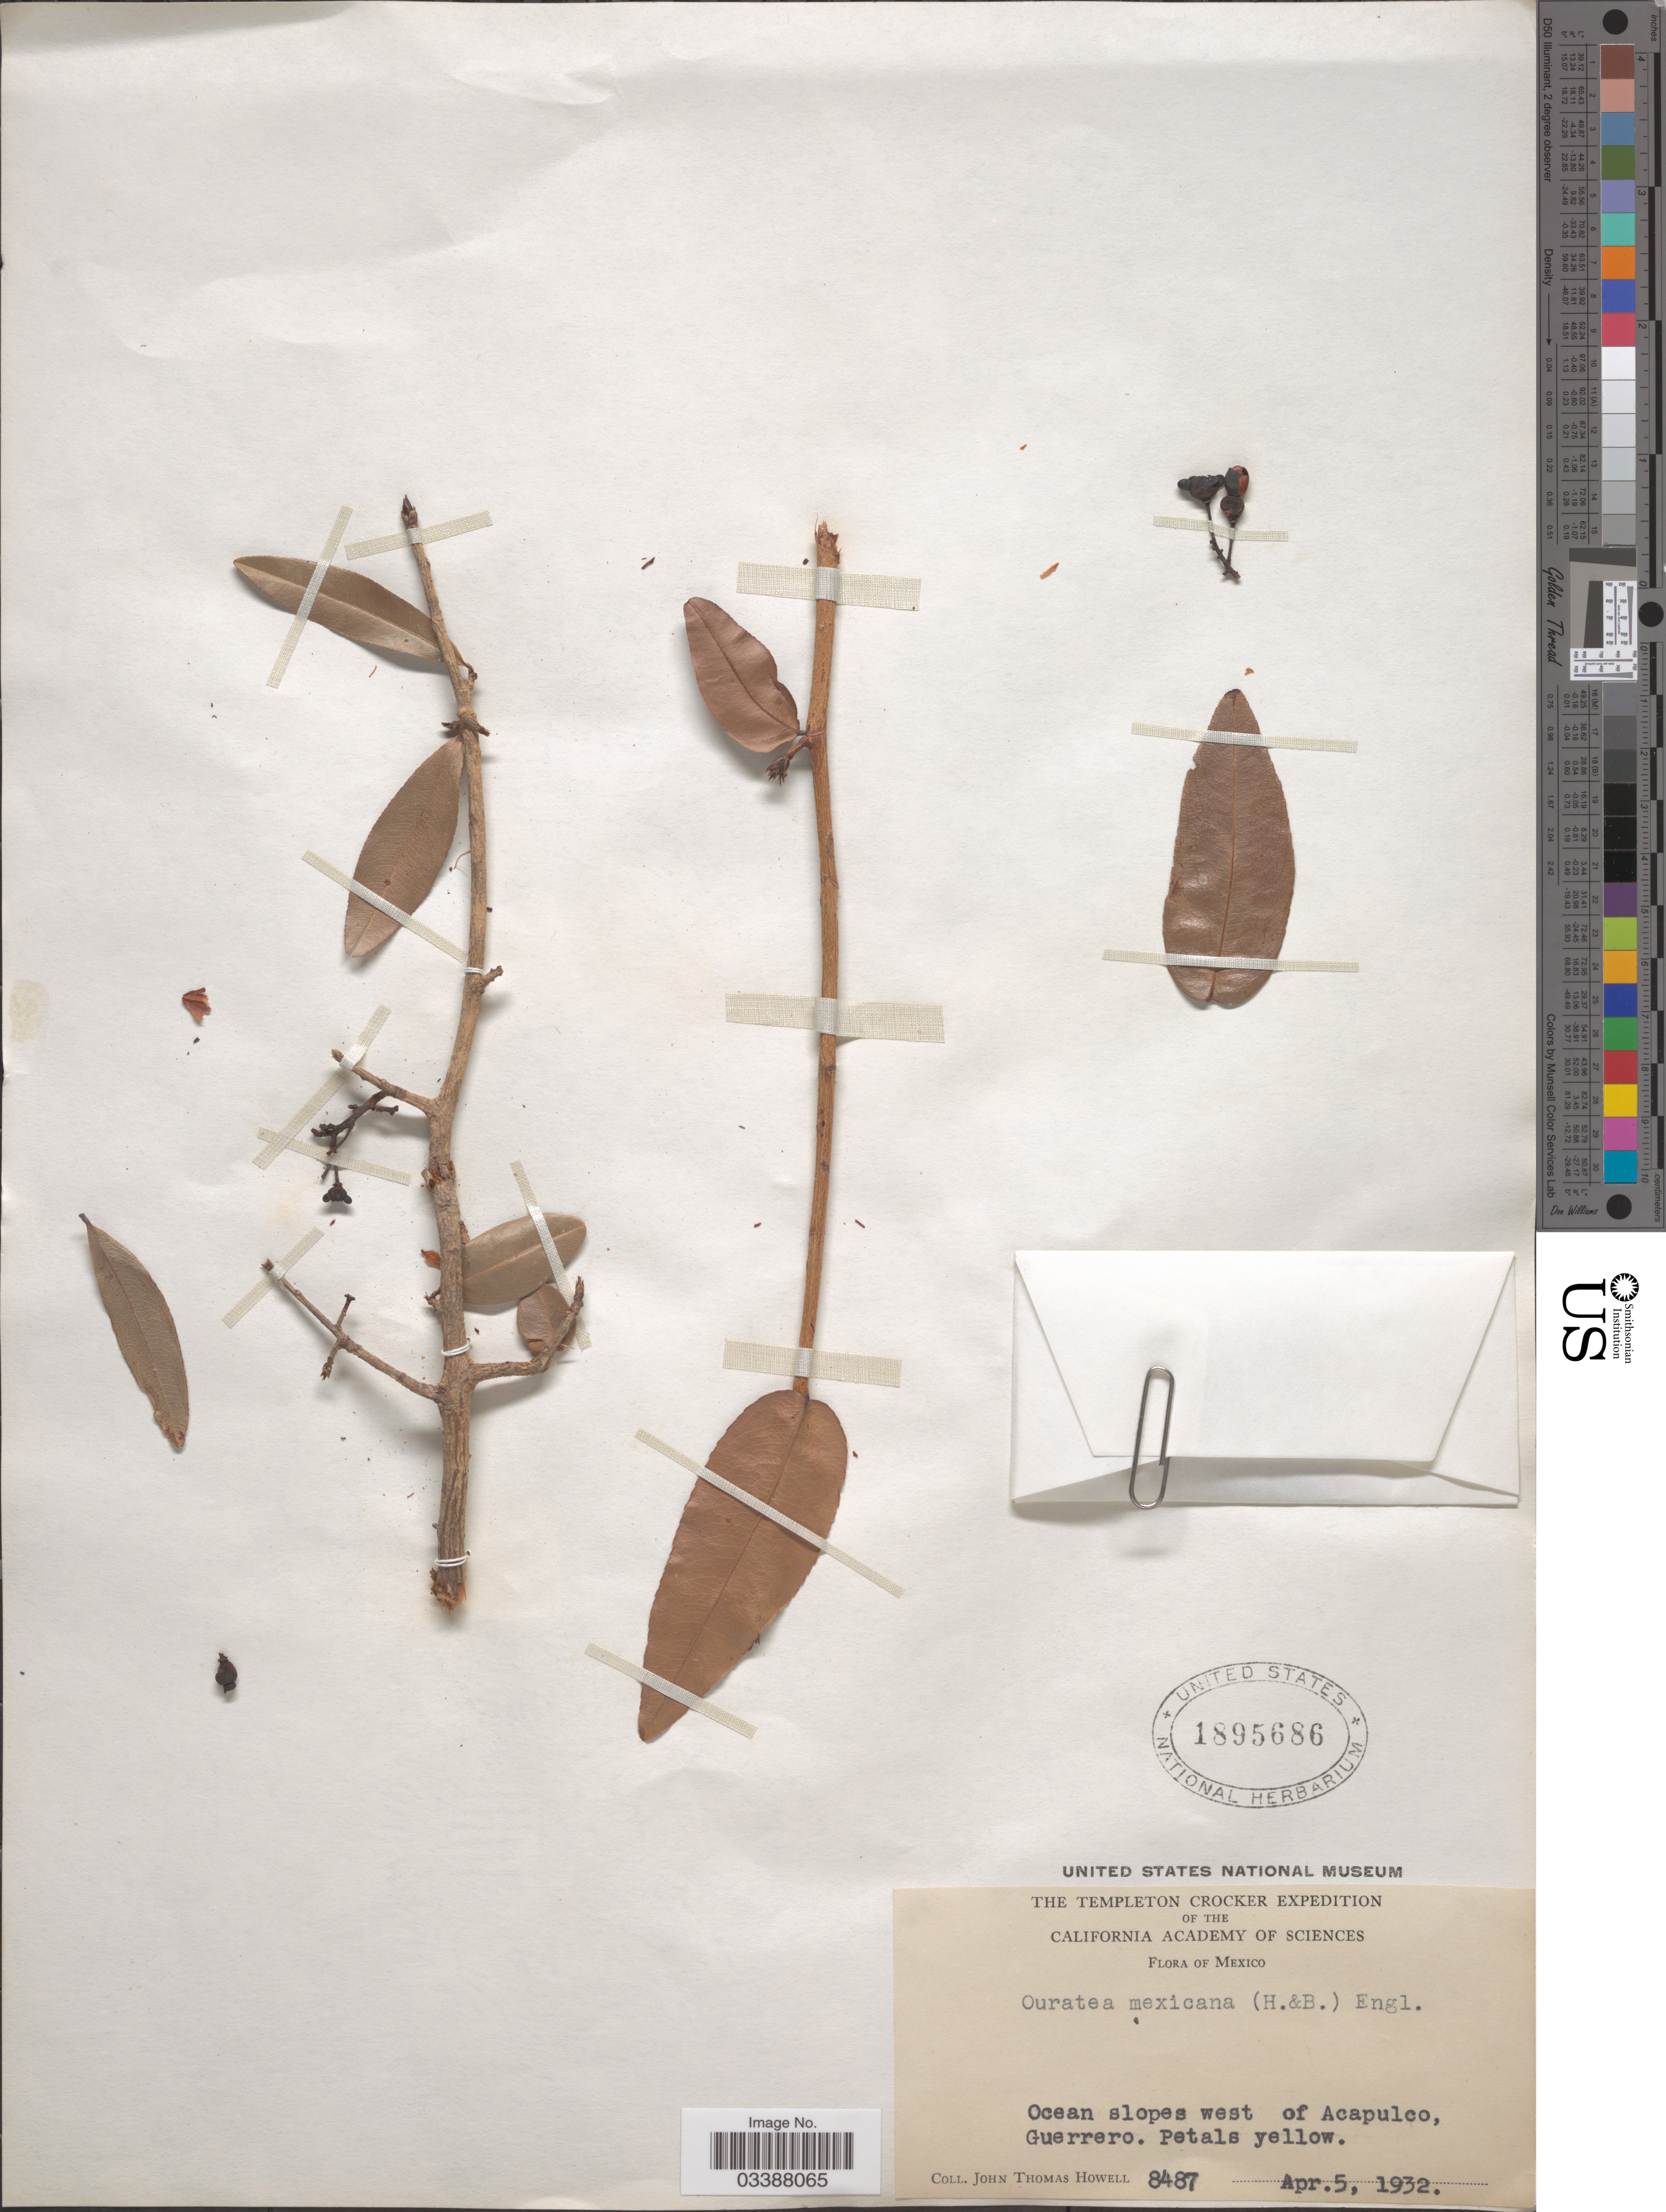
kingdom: Plantae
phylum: Tracheophyta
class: Magnoliopsida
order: Malpighiales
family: Ochnaceae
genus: Ouratea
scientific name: Ouratea mexicana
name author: (Humb.) Engl.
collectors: J. T. Howell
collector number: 8487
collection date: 1932-04-05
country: Mexico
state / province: Guerrero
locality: Ocean slopes west of Acapulco.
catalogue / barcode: US 1895686